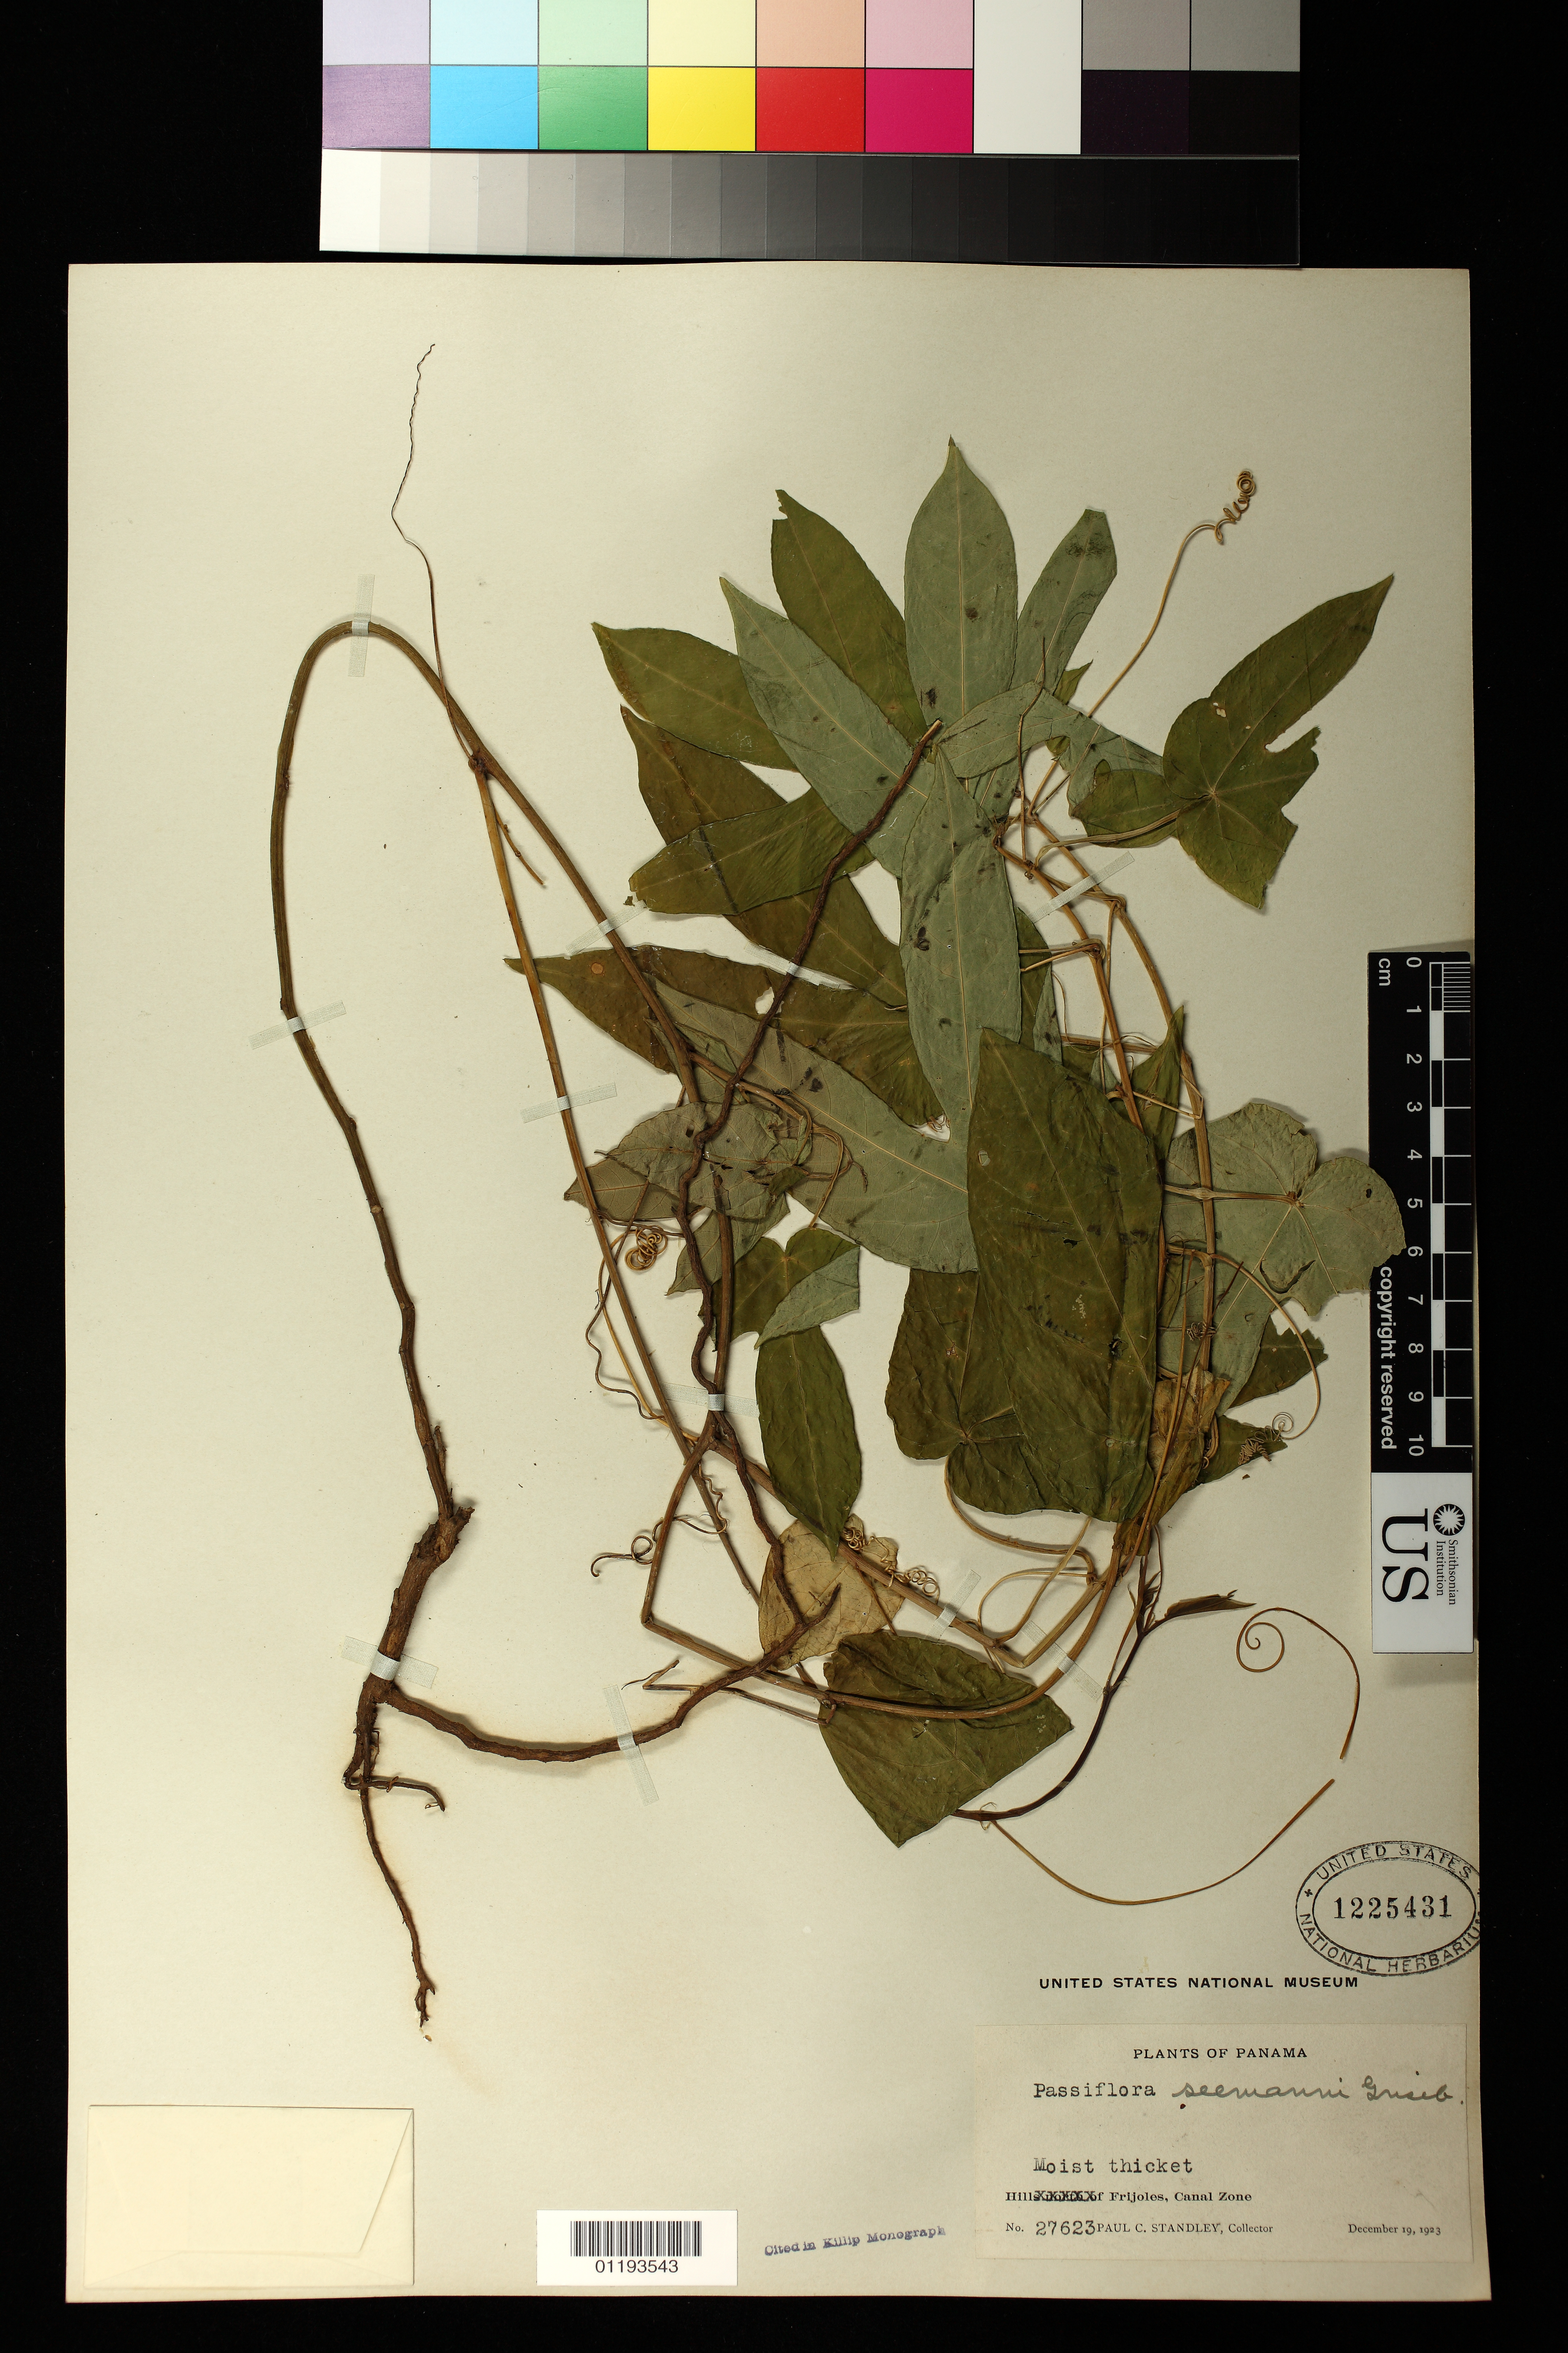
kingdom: Plantae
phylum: Tracheophyta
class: Magnoliopsida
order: Malpighiales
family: Passifloraceae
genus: Passiflora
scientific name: Passiflora seemannii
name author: Griseb.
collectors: P. C. Standley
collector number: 27623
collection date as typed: Dec 19 1923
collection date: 1923-12-19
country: Panama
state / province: Colón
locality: Frijoles, Canal Zone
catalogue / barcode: US 1225431